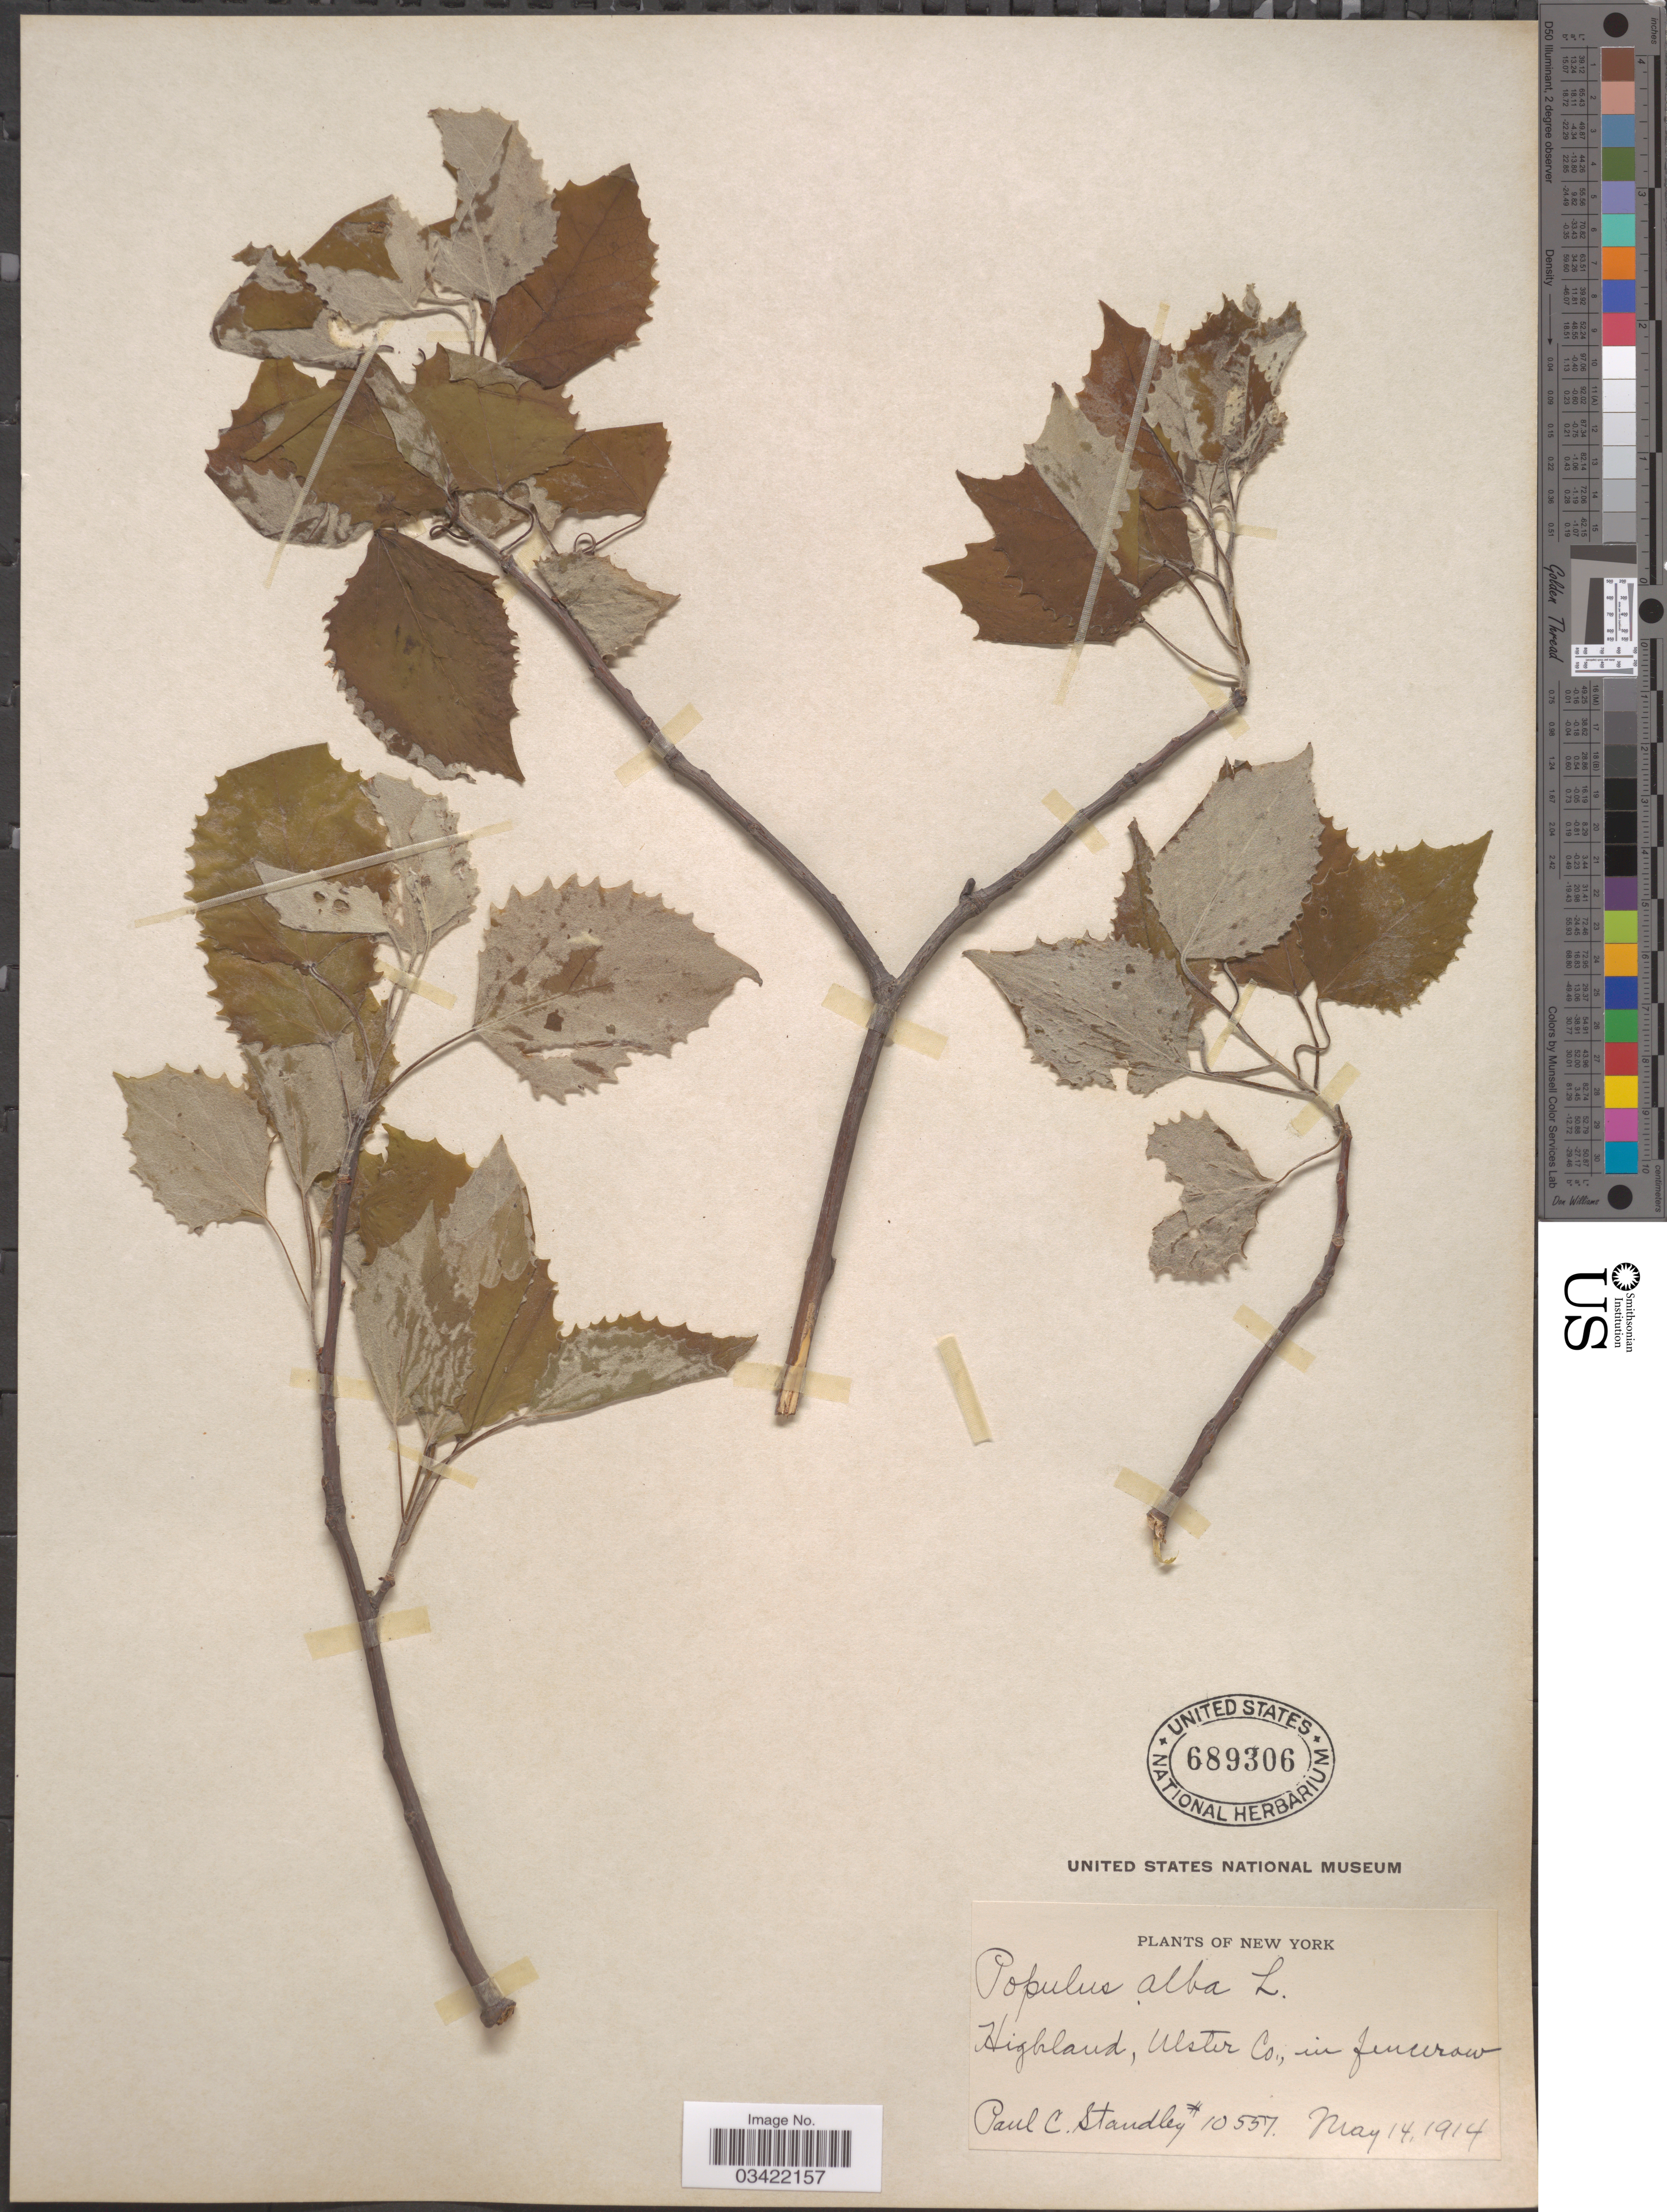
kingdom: Plantae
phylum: Tracheophyta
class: Magnoliopsida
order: Malpighiales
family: Salicaceae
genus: Populus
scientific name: Populus grandidentata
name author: Michx.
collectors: P. C. Standley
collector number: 10557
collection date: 1914-05-14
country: United States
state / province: New York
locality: Highland, Ulster Co.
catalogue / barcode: US 689306